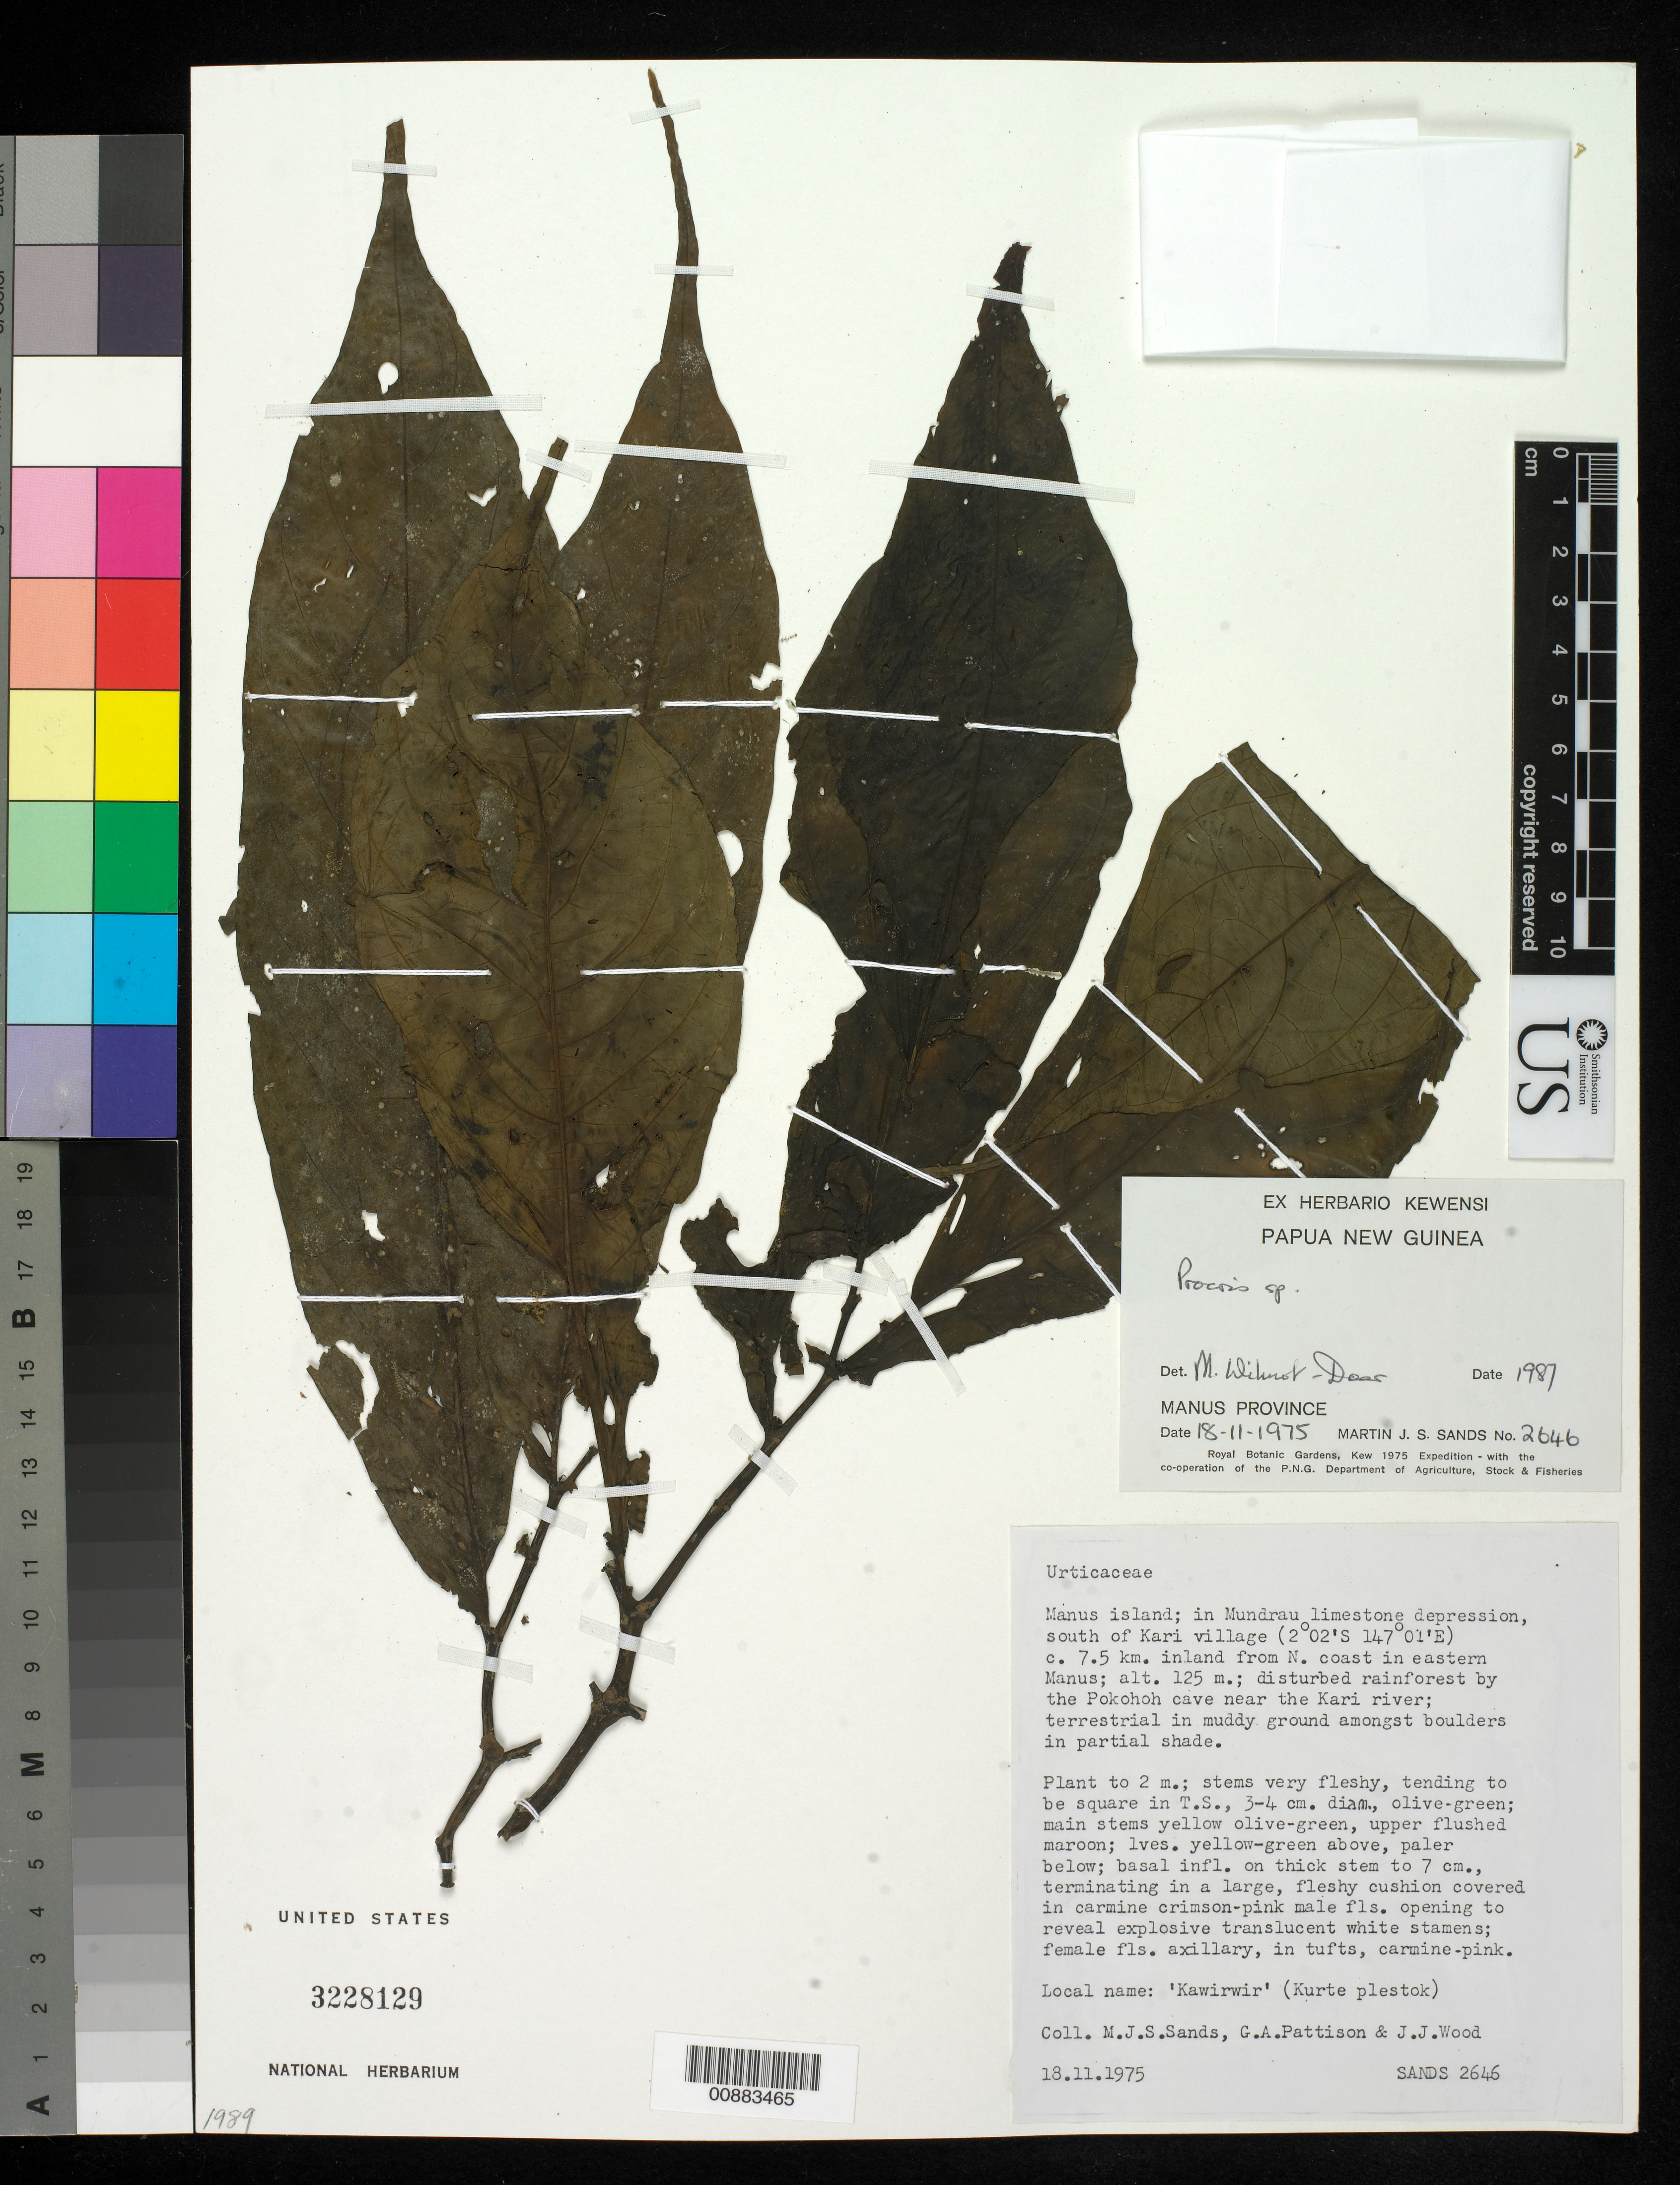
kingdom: Plantae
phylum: Tracheophyta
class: Magnoliopsida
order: Rosales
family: Urticaceae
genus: Procris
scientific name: Procris sp.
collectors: M. Sands, G. Pattison & J. Wood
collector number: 2646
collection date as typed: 18 Nov 1975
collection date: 1975-11-18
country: Papua New Guinea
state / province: Manus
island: Manus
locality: In Mundrau limestone depression, south of Kari village, ca. 7.5 kilometers inland from the north coast in eastern Manus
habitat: disturbed rainforest by the Pokohoh cave near the Kari river, terrestrial in muddy ground amongst boulders in partial shade.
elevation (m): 125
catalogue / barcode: US 3228129